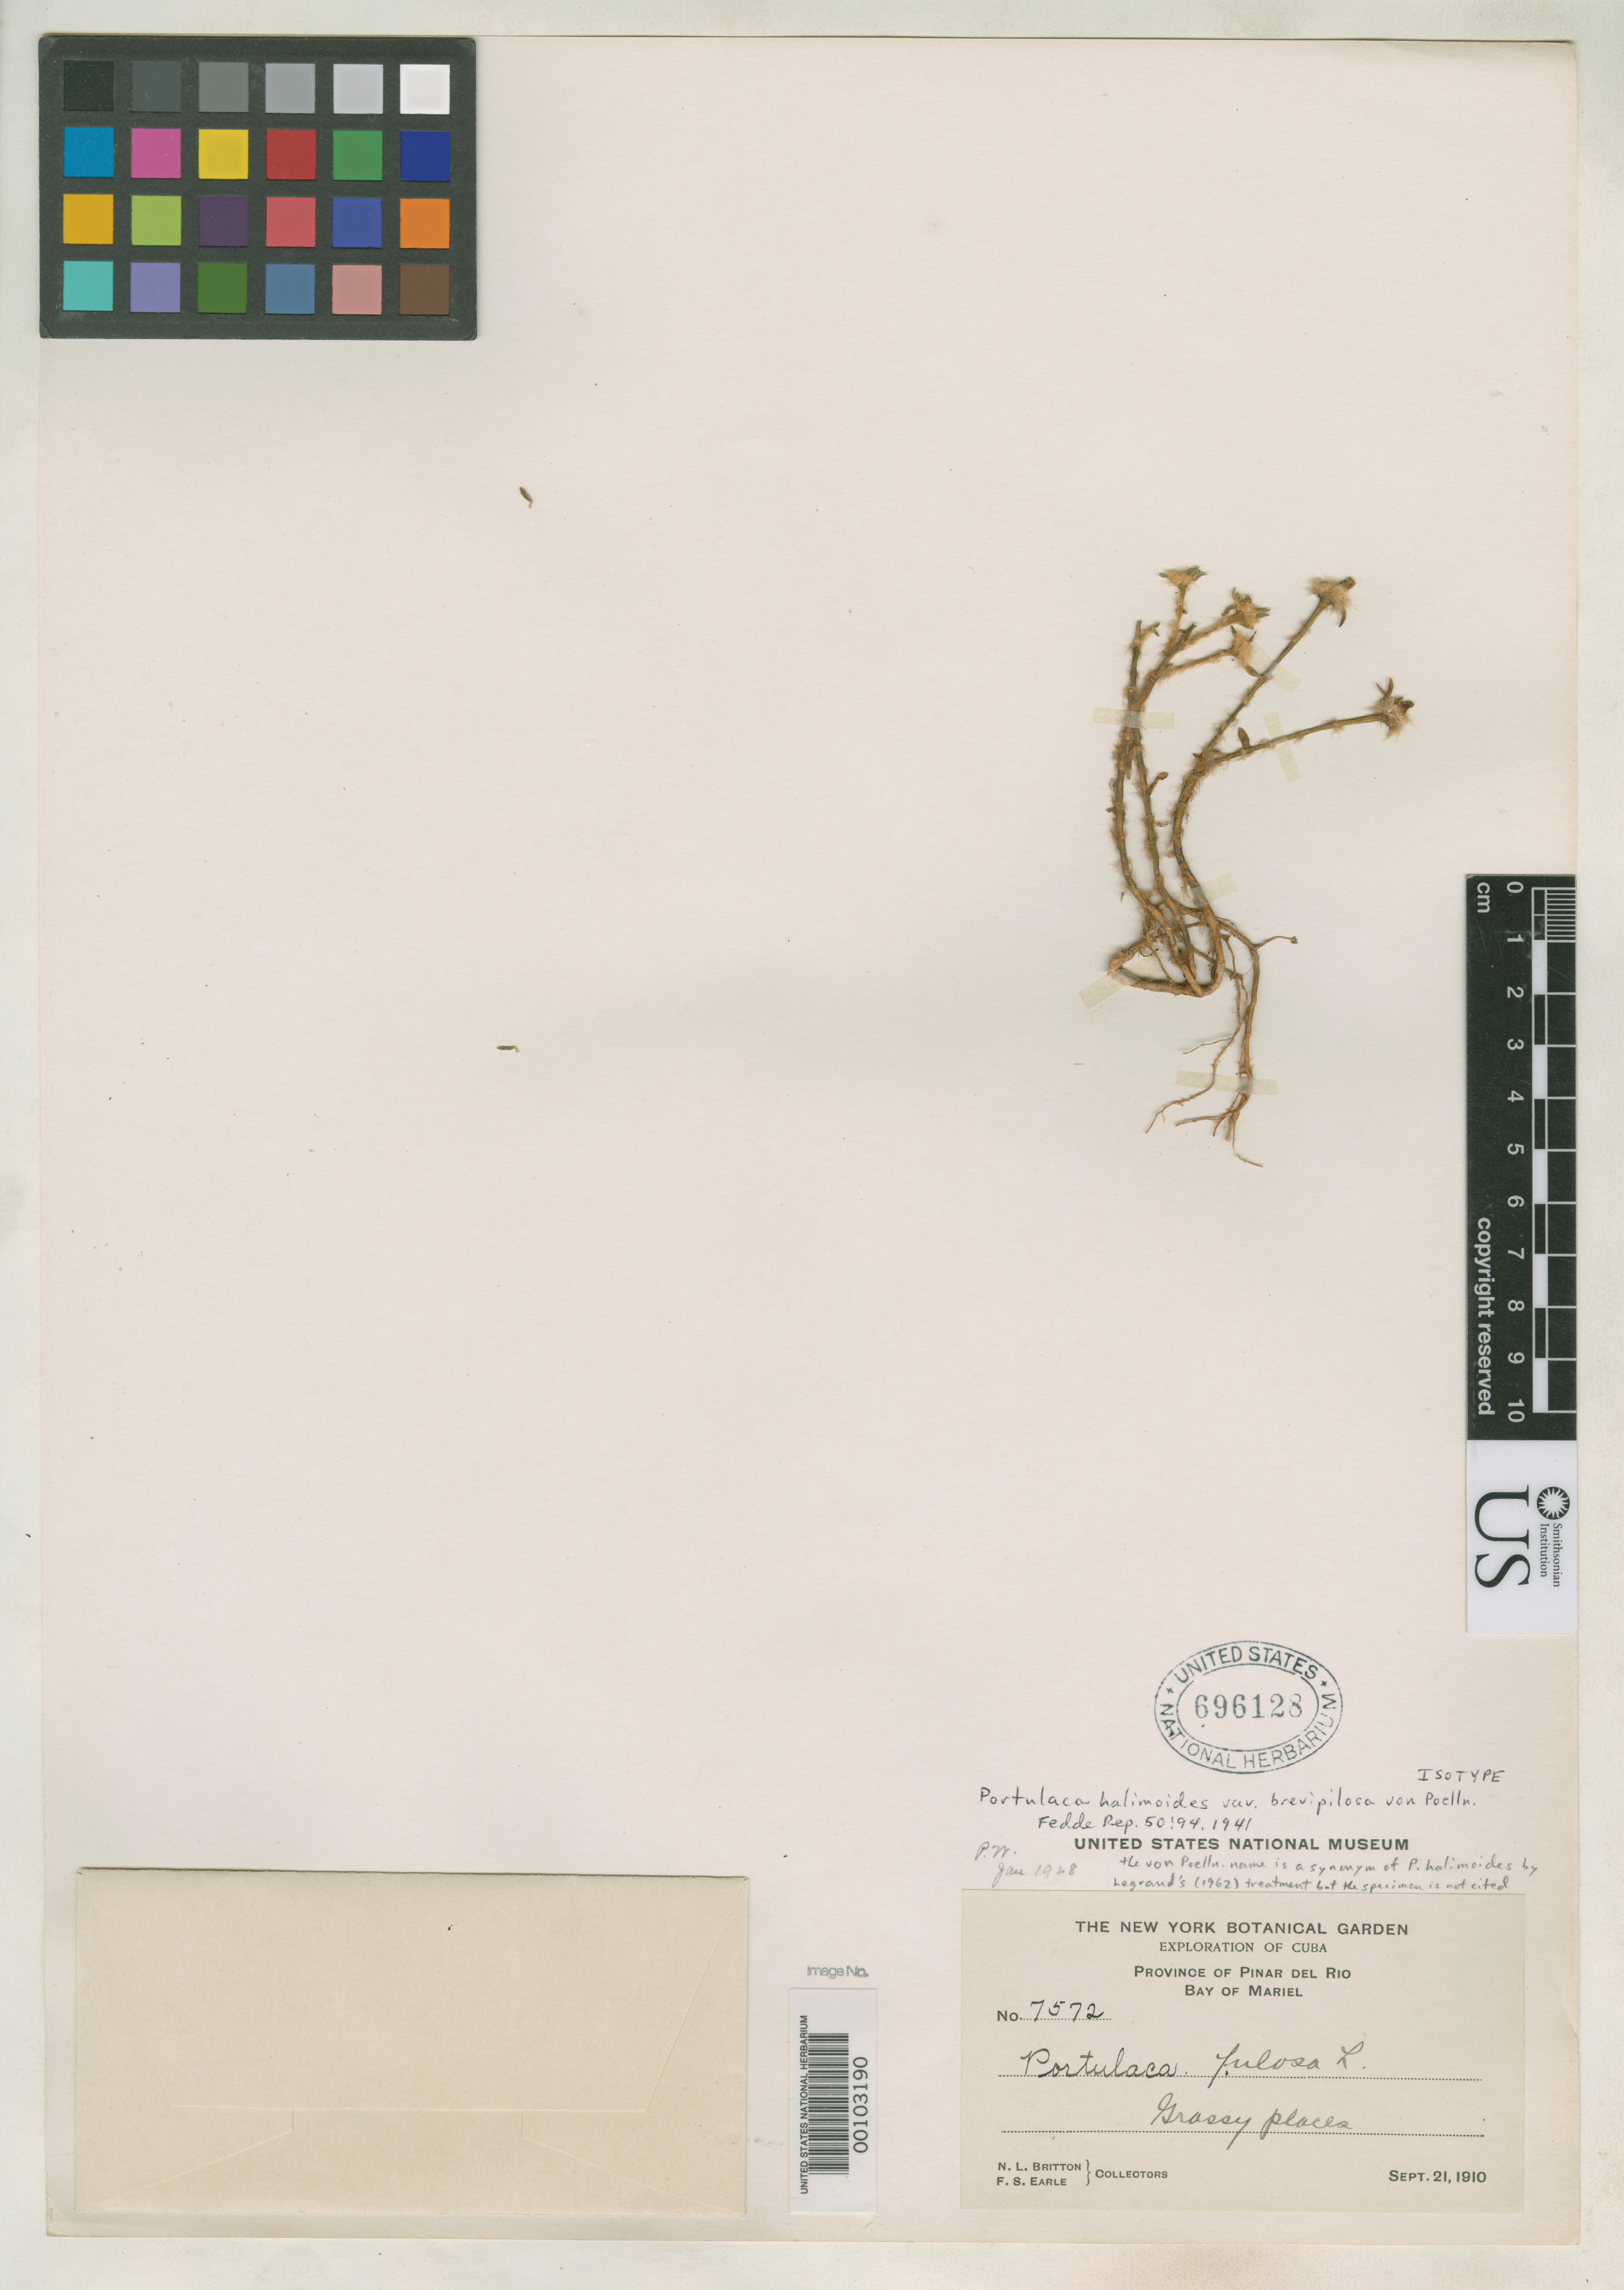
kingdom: Plantae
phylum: Tracheophyta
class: Magnoliopsida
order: Caryophyllales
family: Portulacaceae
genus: Portulaca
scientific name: Portulaca halimoides var. brevipilosa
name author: Poelln.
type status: Isotype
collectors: N. Britton & F. S. Earle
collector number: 7572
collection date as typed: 21 Sep 1910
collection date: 1910-09-21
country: Cuba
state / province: Pinar del Río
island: Greater Antilles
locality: Bay of Mariel.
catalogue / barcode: US 696128